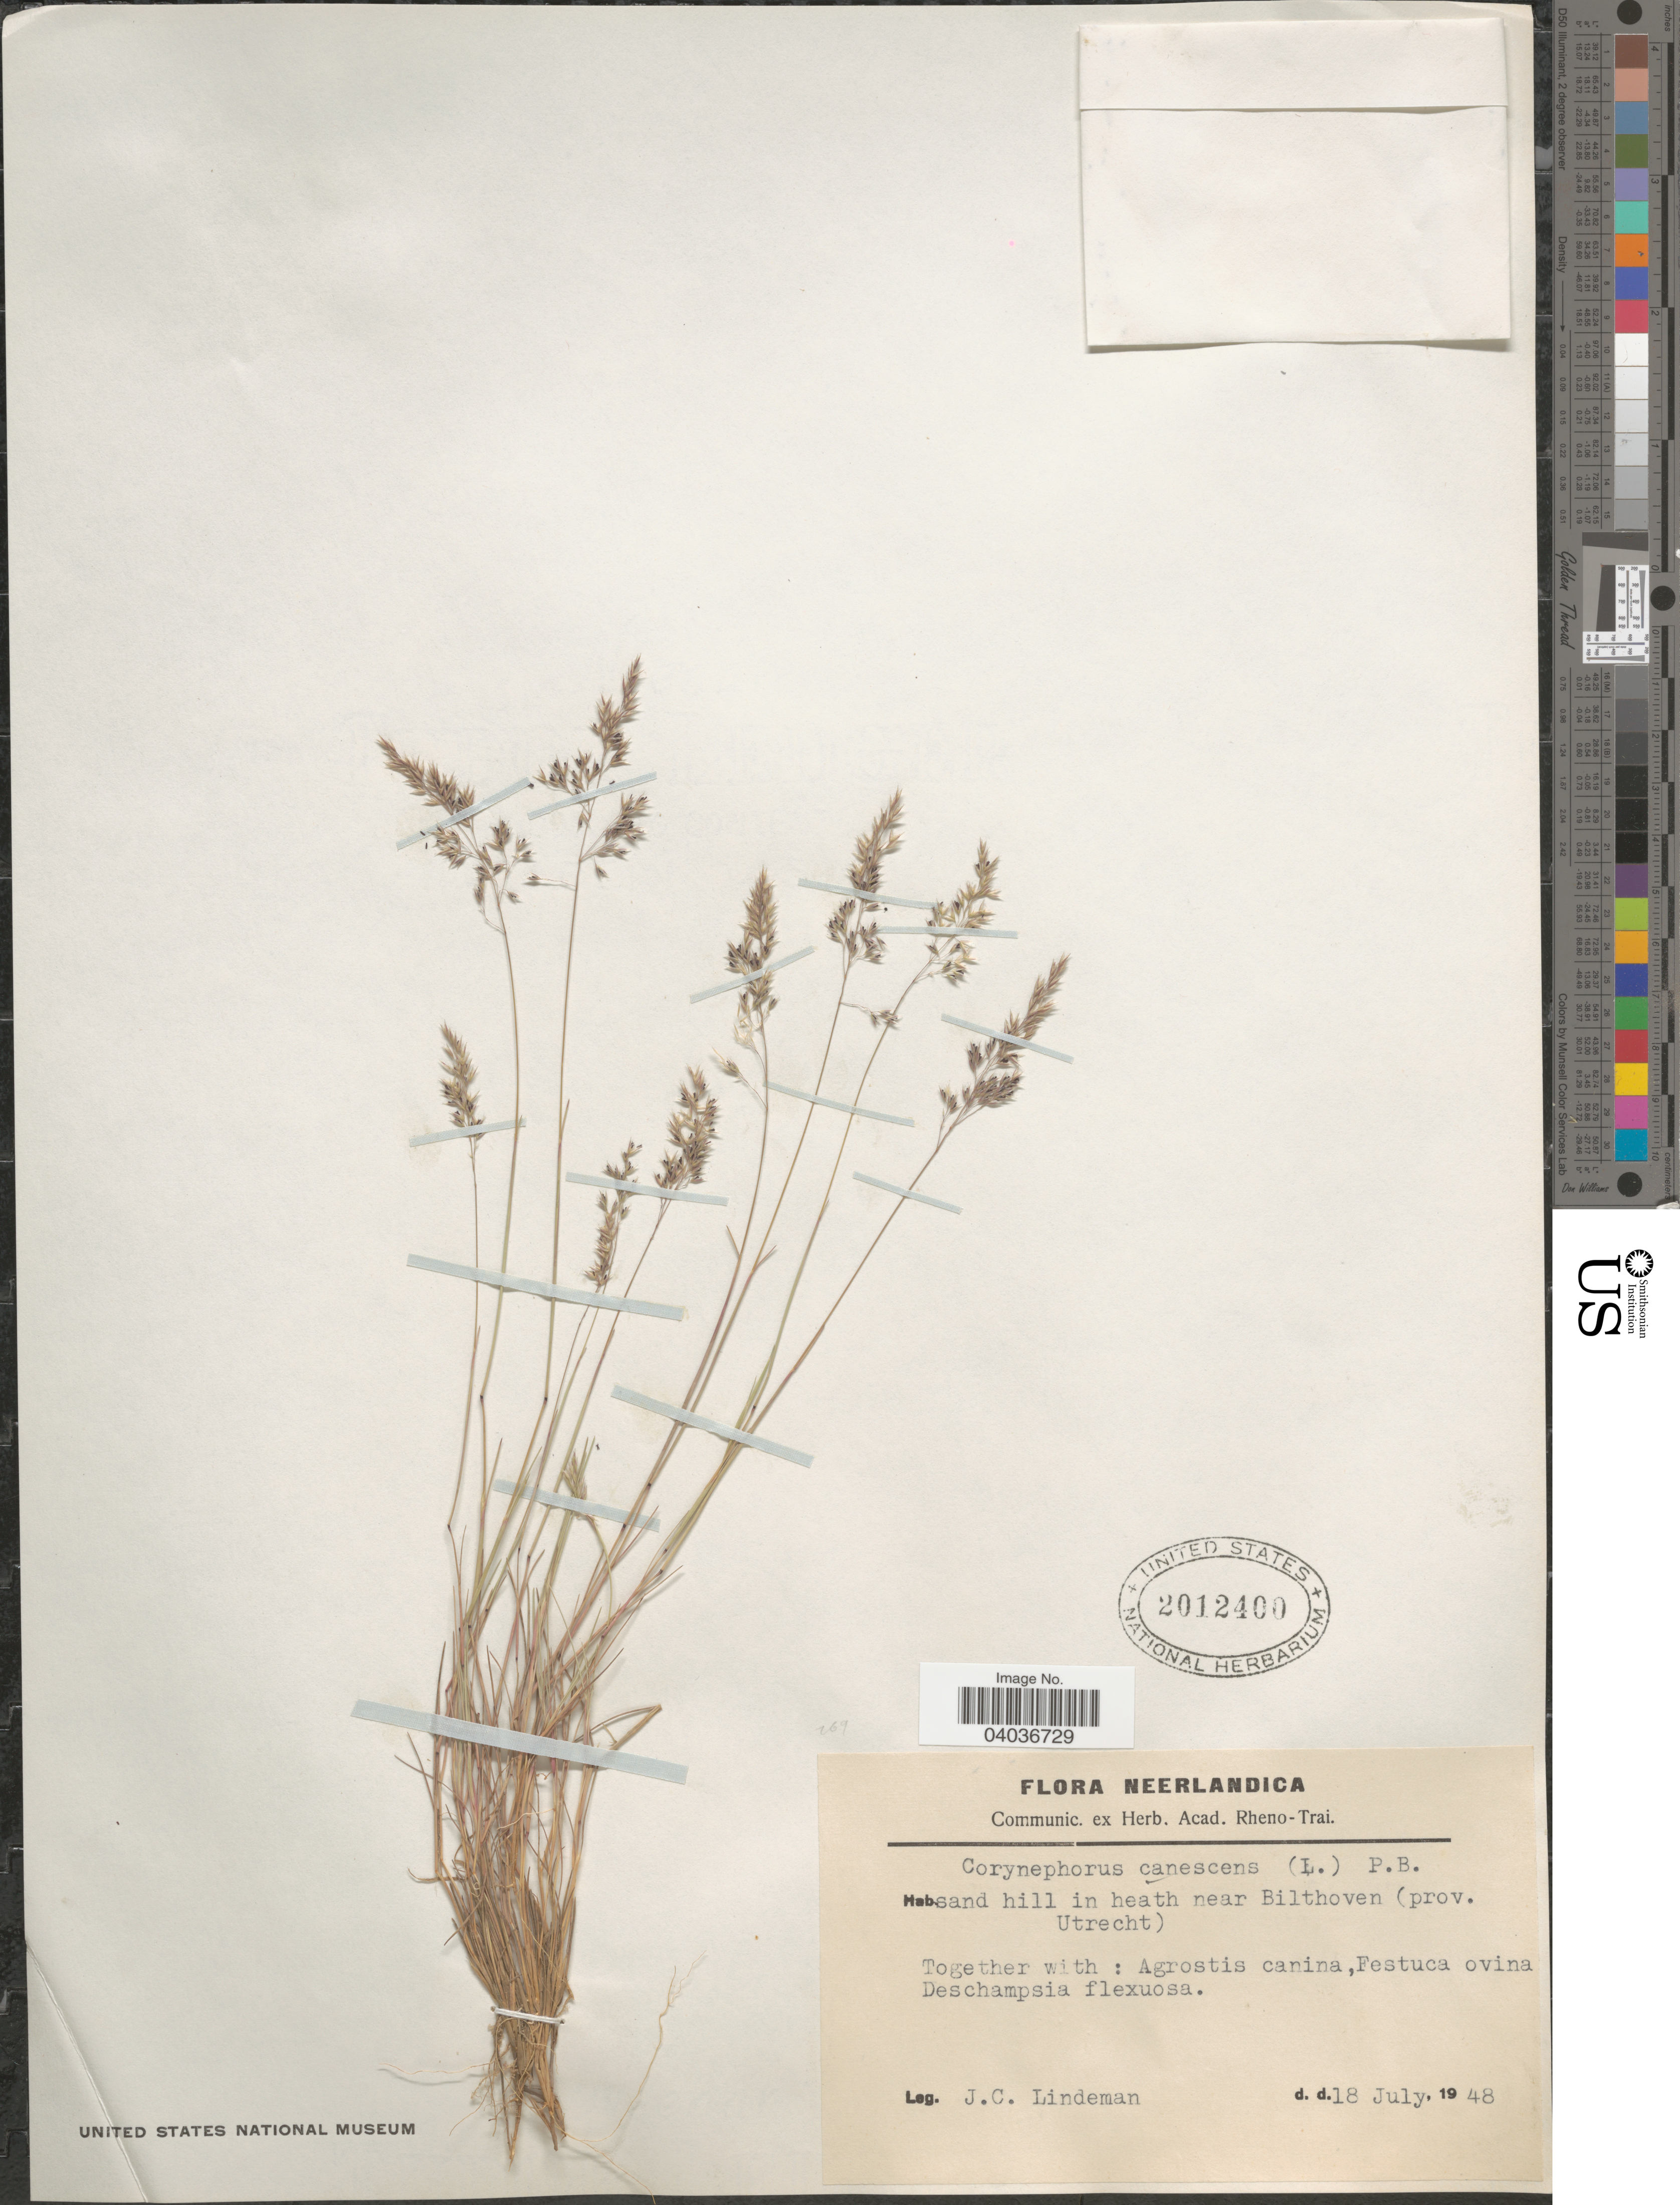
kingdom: Plantae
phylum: Tracheophyta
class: Liliopsida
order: Poales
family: Poaceae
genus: Corynephorus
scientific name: Corynephorus canescens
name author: (L, MEL) P. Beauv.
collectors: J. C. Lindeman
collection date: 1948-07-18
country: Netherlands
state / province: Utrecht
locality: Neerlandica. Sand hill in heath near Bilthoven.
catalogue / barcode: US 2012400